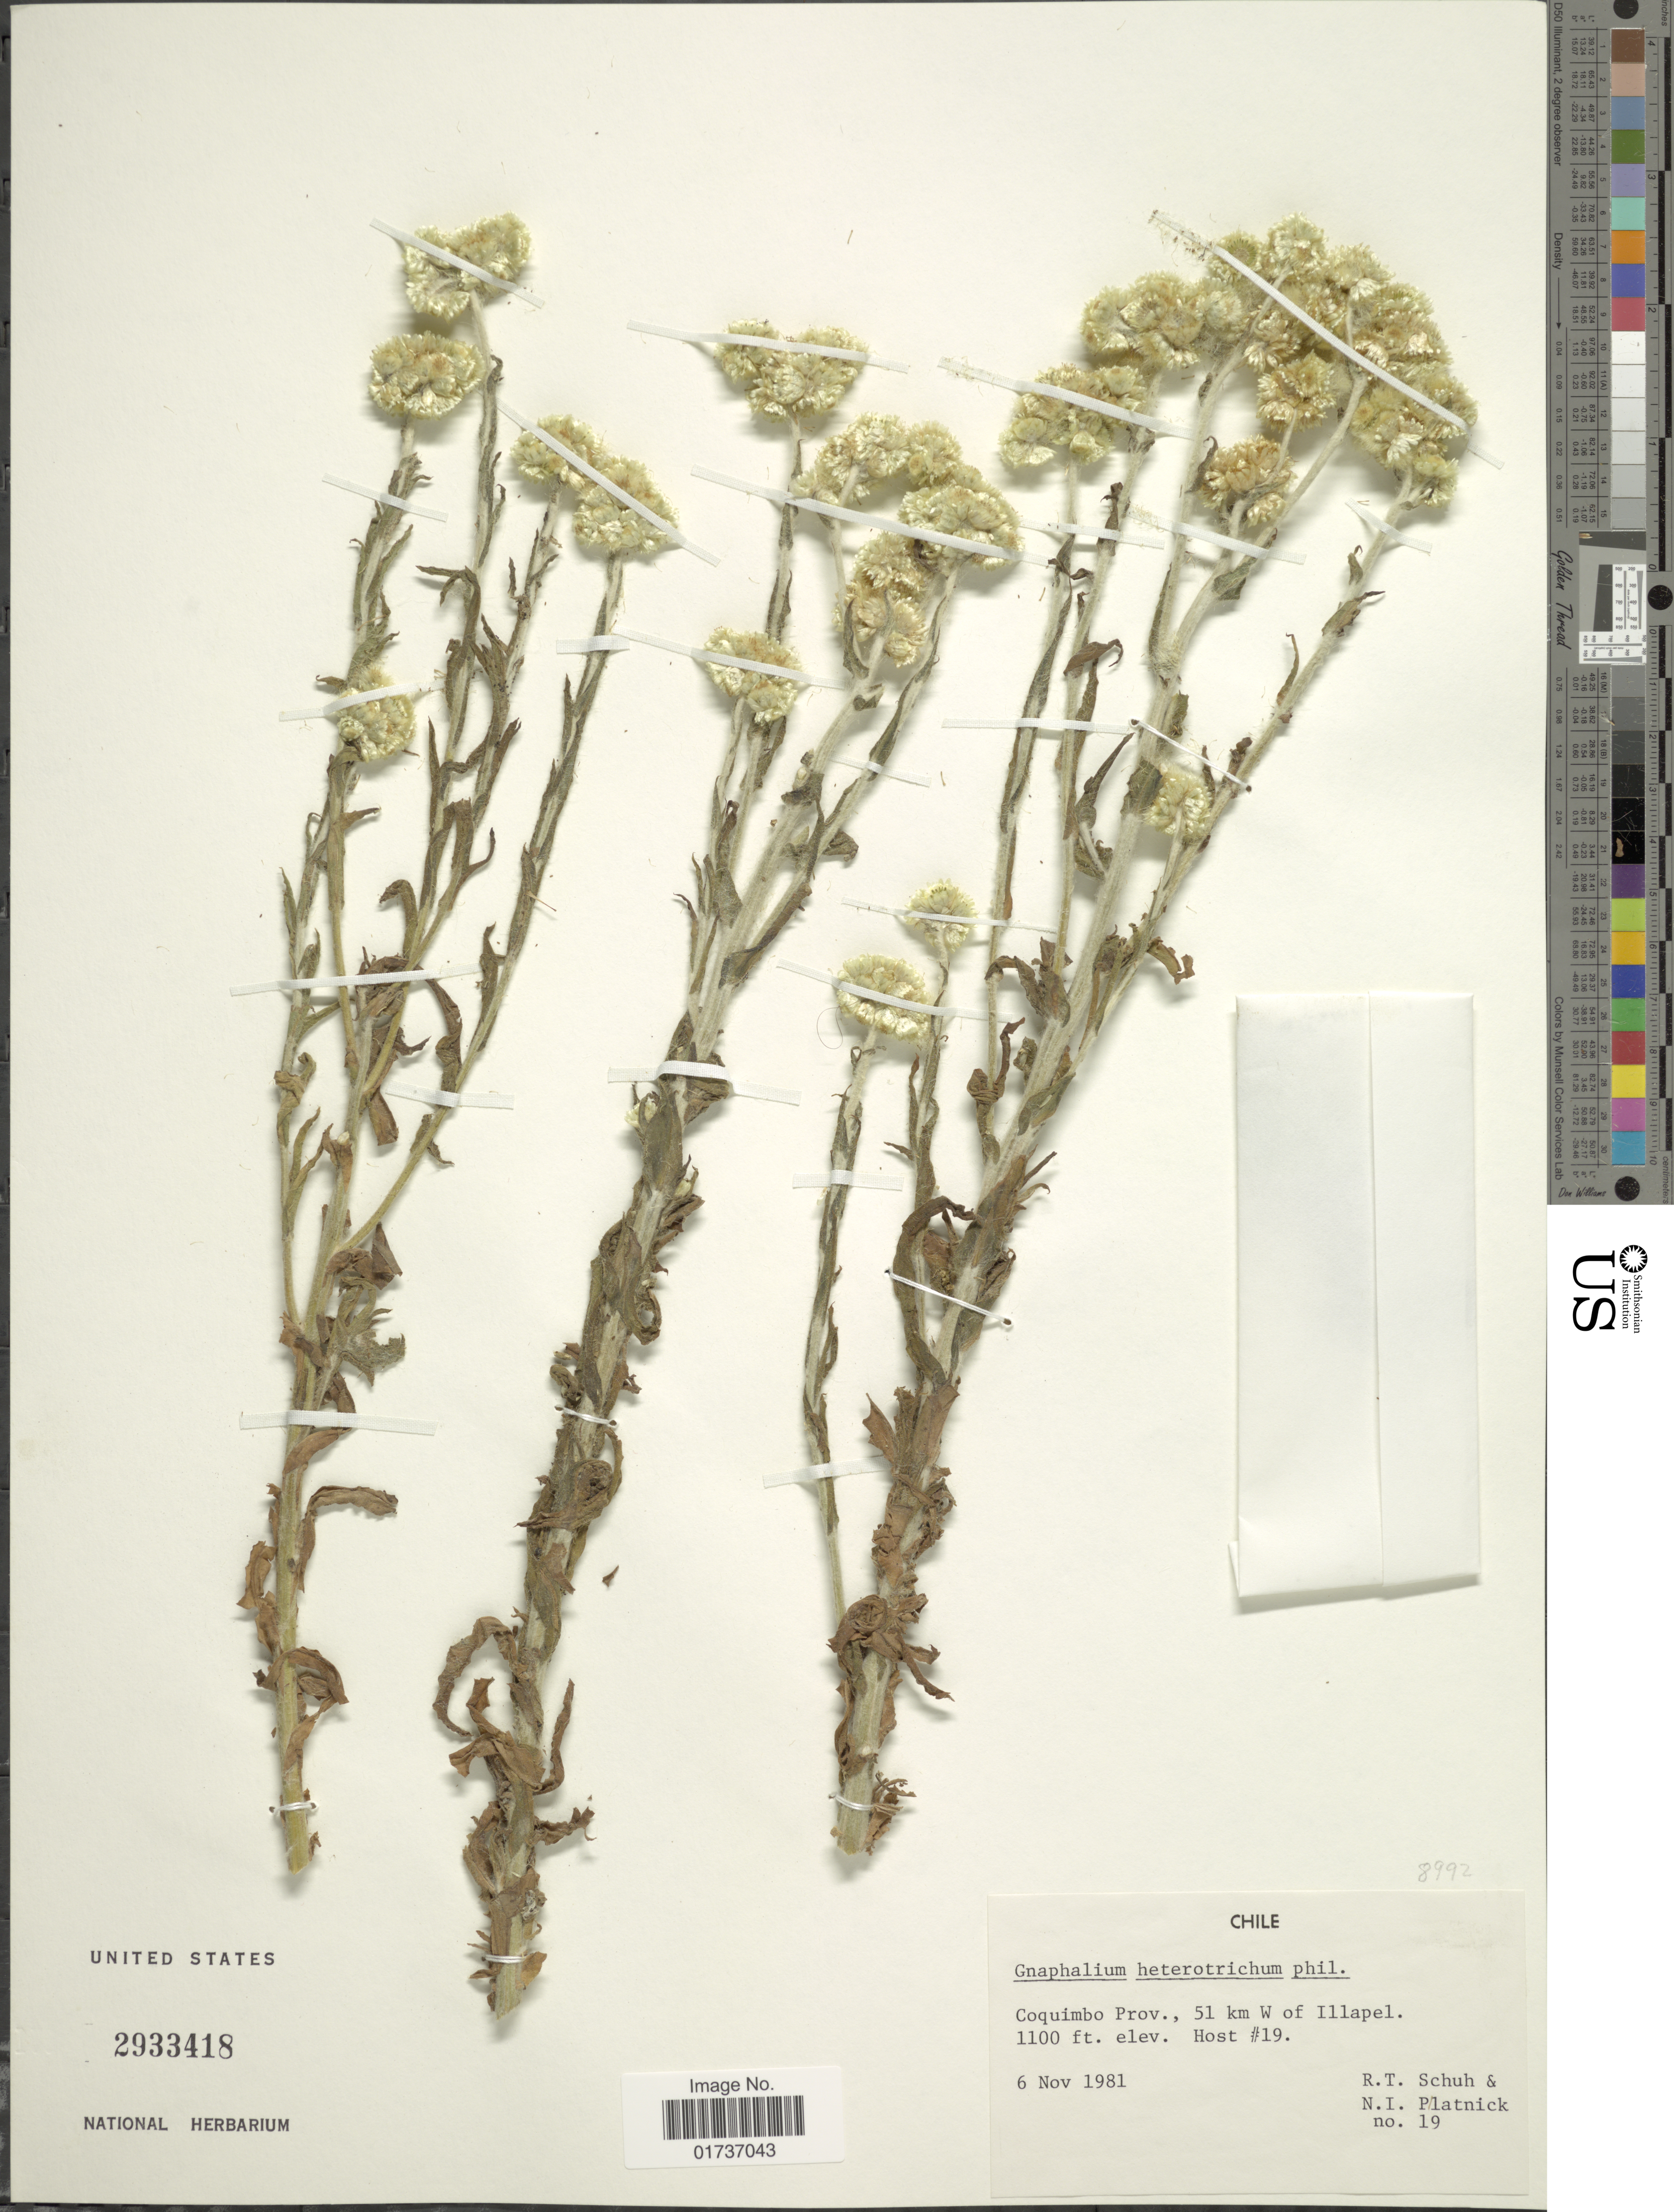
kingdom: Plantae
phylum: Tracheophyta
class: Magnoliopsida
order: Asterales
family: Asteraceae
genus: Gnaphalium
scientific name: Gnaphalium heterotrichum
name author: Phil.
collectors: R. Schuh & N. Platnick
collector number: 19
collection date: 1981-11-06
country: Chile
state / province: Coquimbo (IV)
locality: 51 km W f Illapel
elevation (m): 335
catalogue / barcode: US 2933418